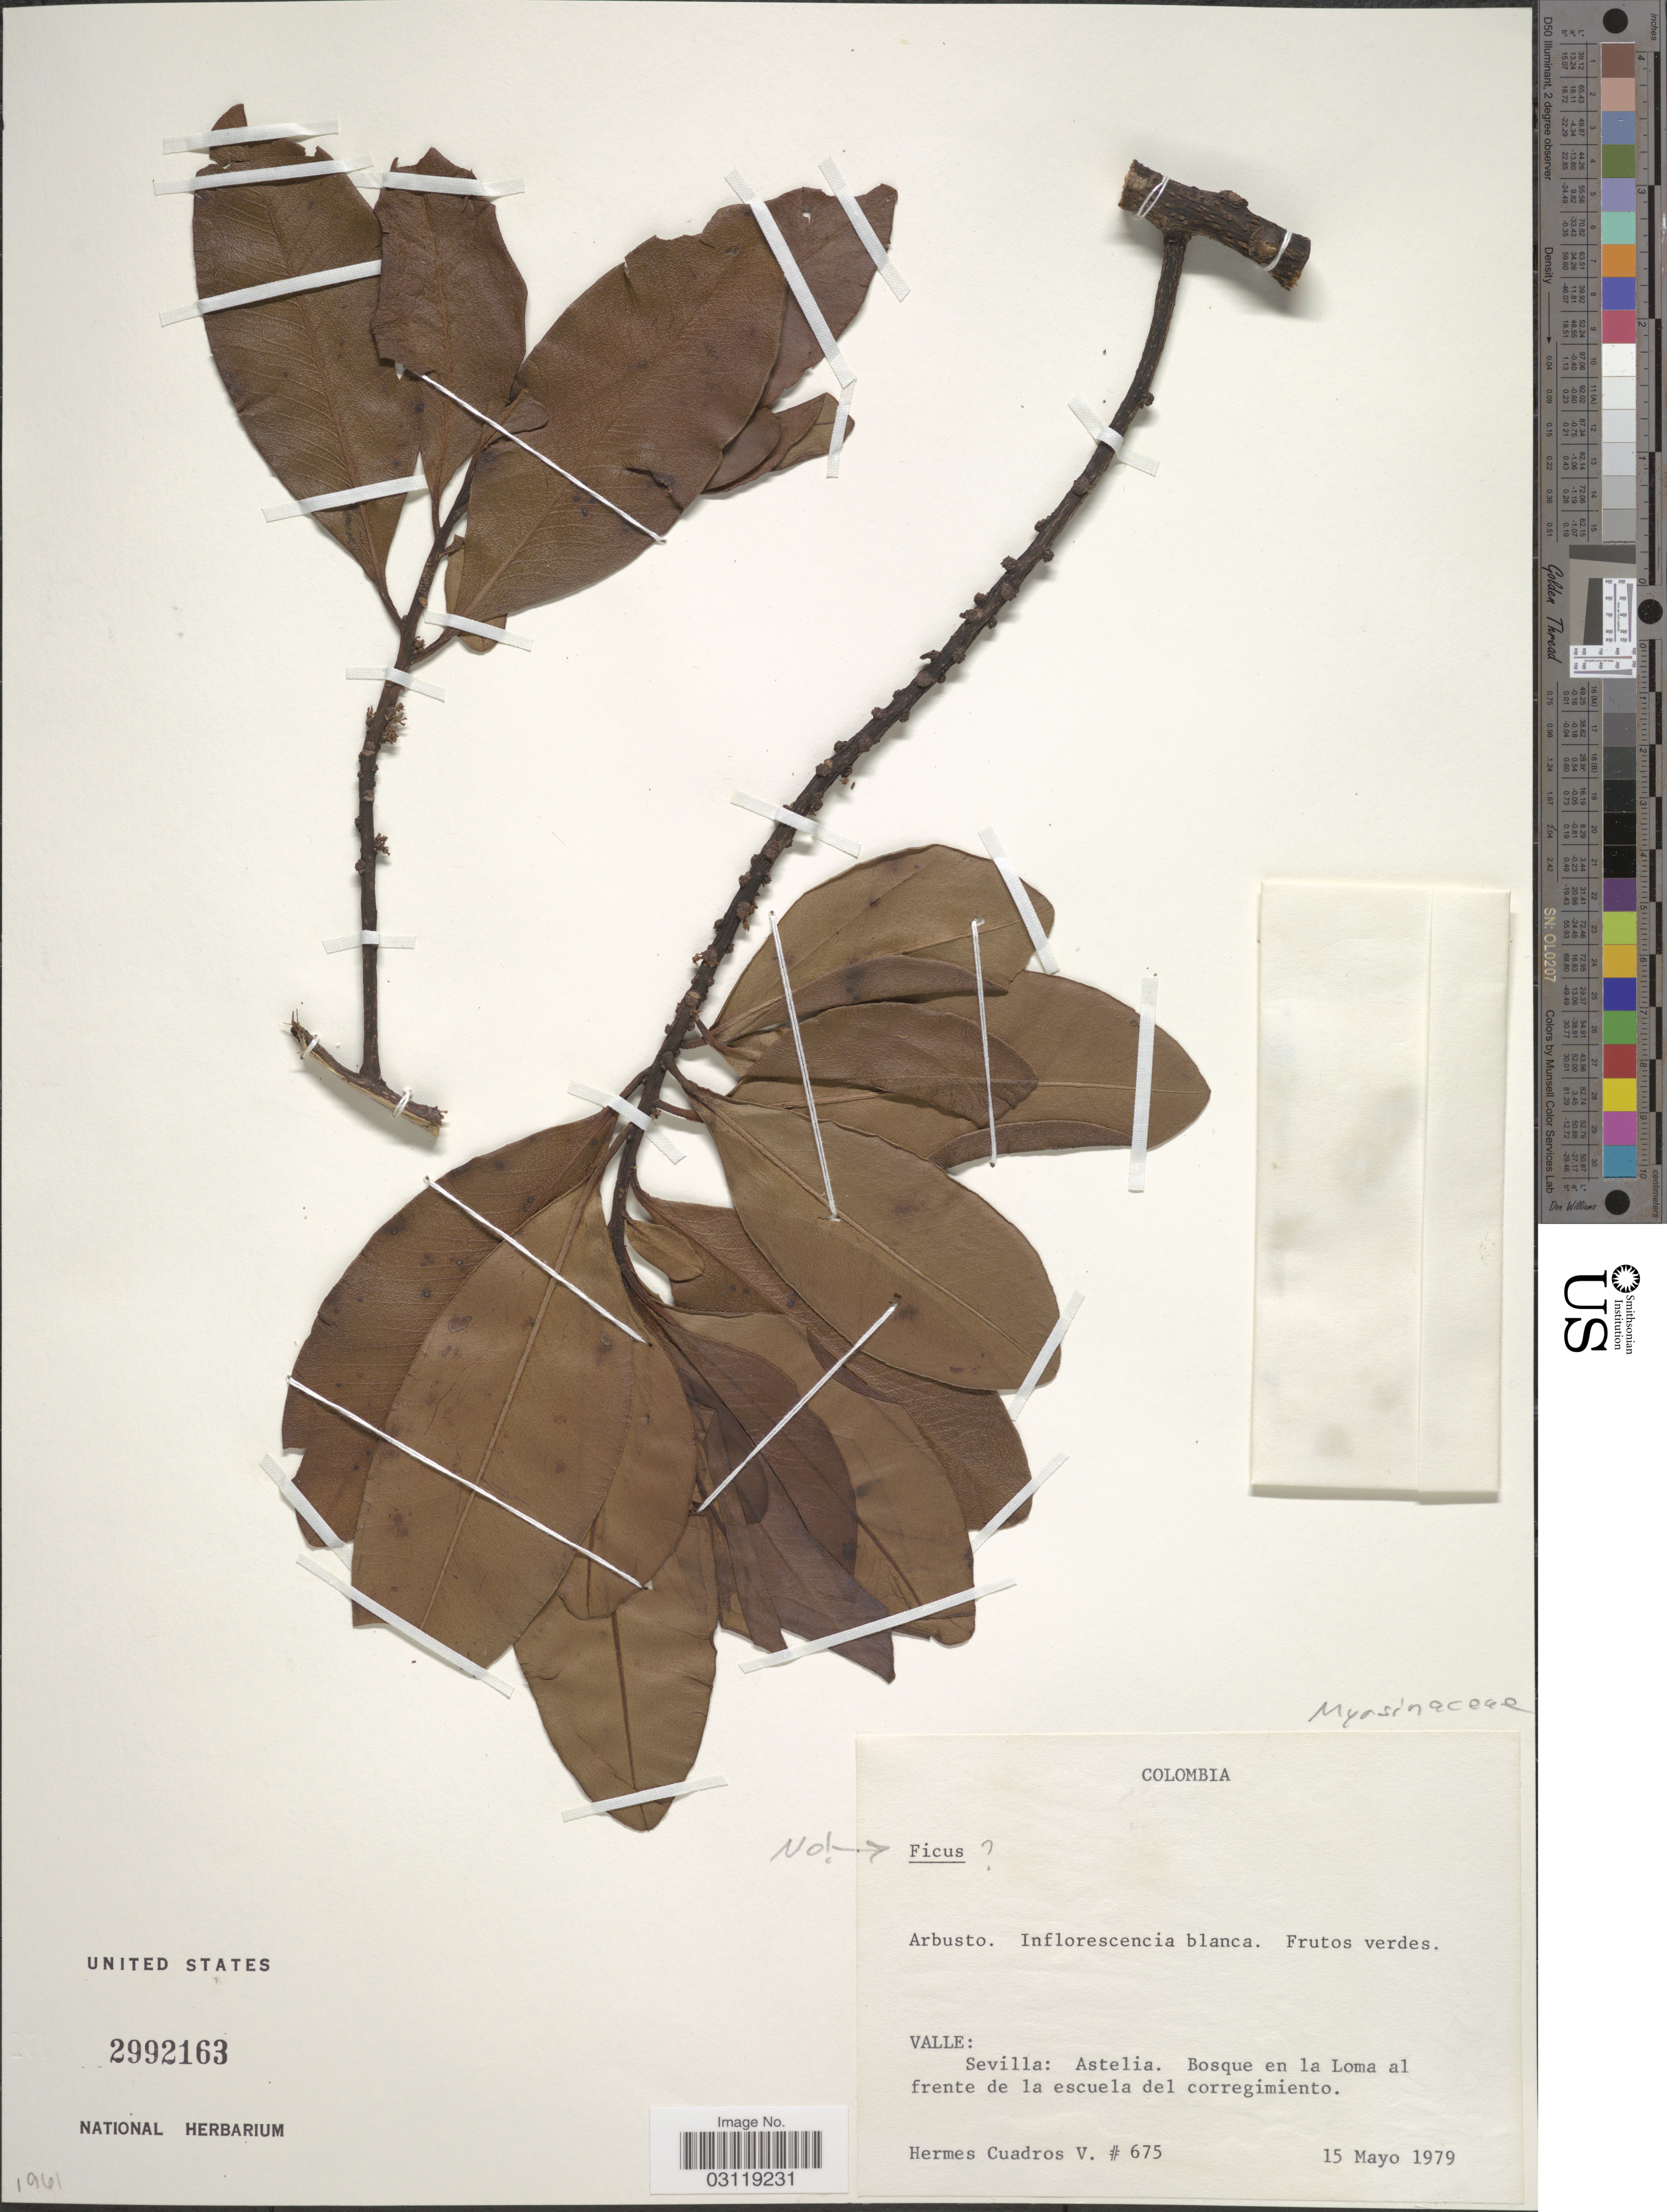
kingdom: Plantae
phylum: Tracheophyta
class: Magnoliopsida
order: Ericales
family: Primulaceae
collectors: H. Cuadros V.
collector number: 675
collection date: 1979-05-15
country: Colombia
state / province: Valle del Cauca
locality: Valle: Sevilla: Astelia. Bosque en la Loma al frente de la escuela del corregimiento.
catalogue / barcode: US 2992163